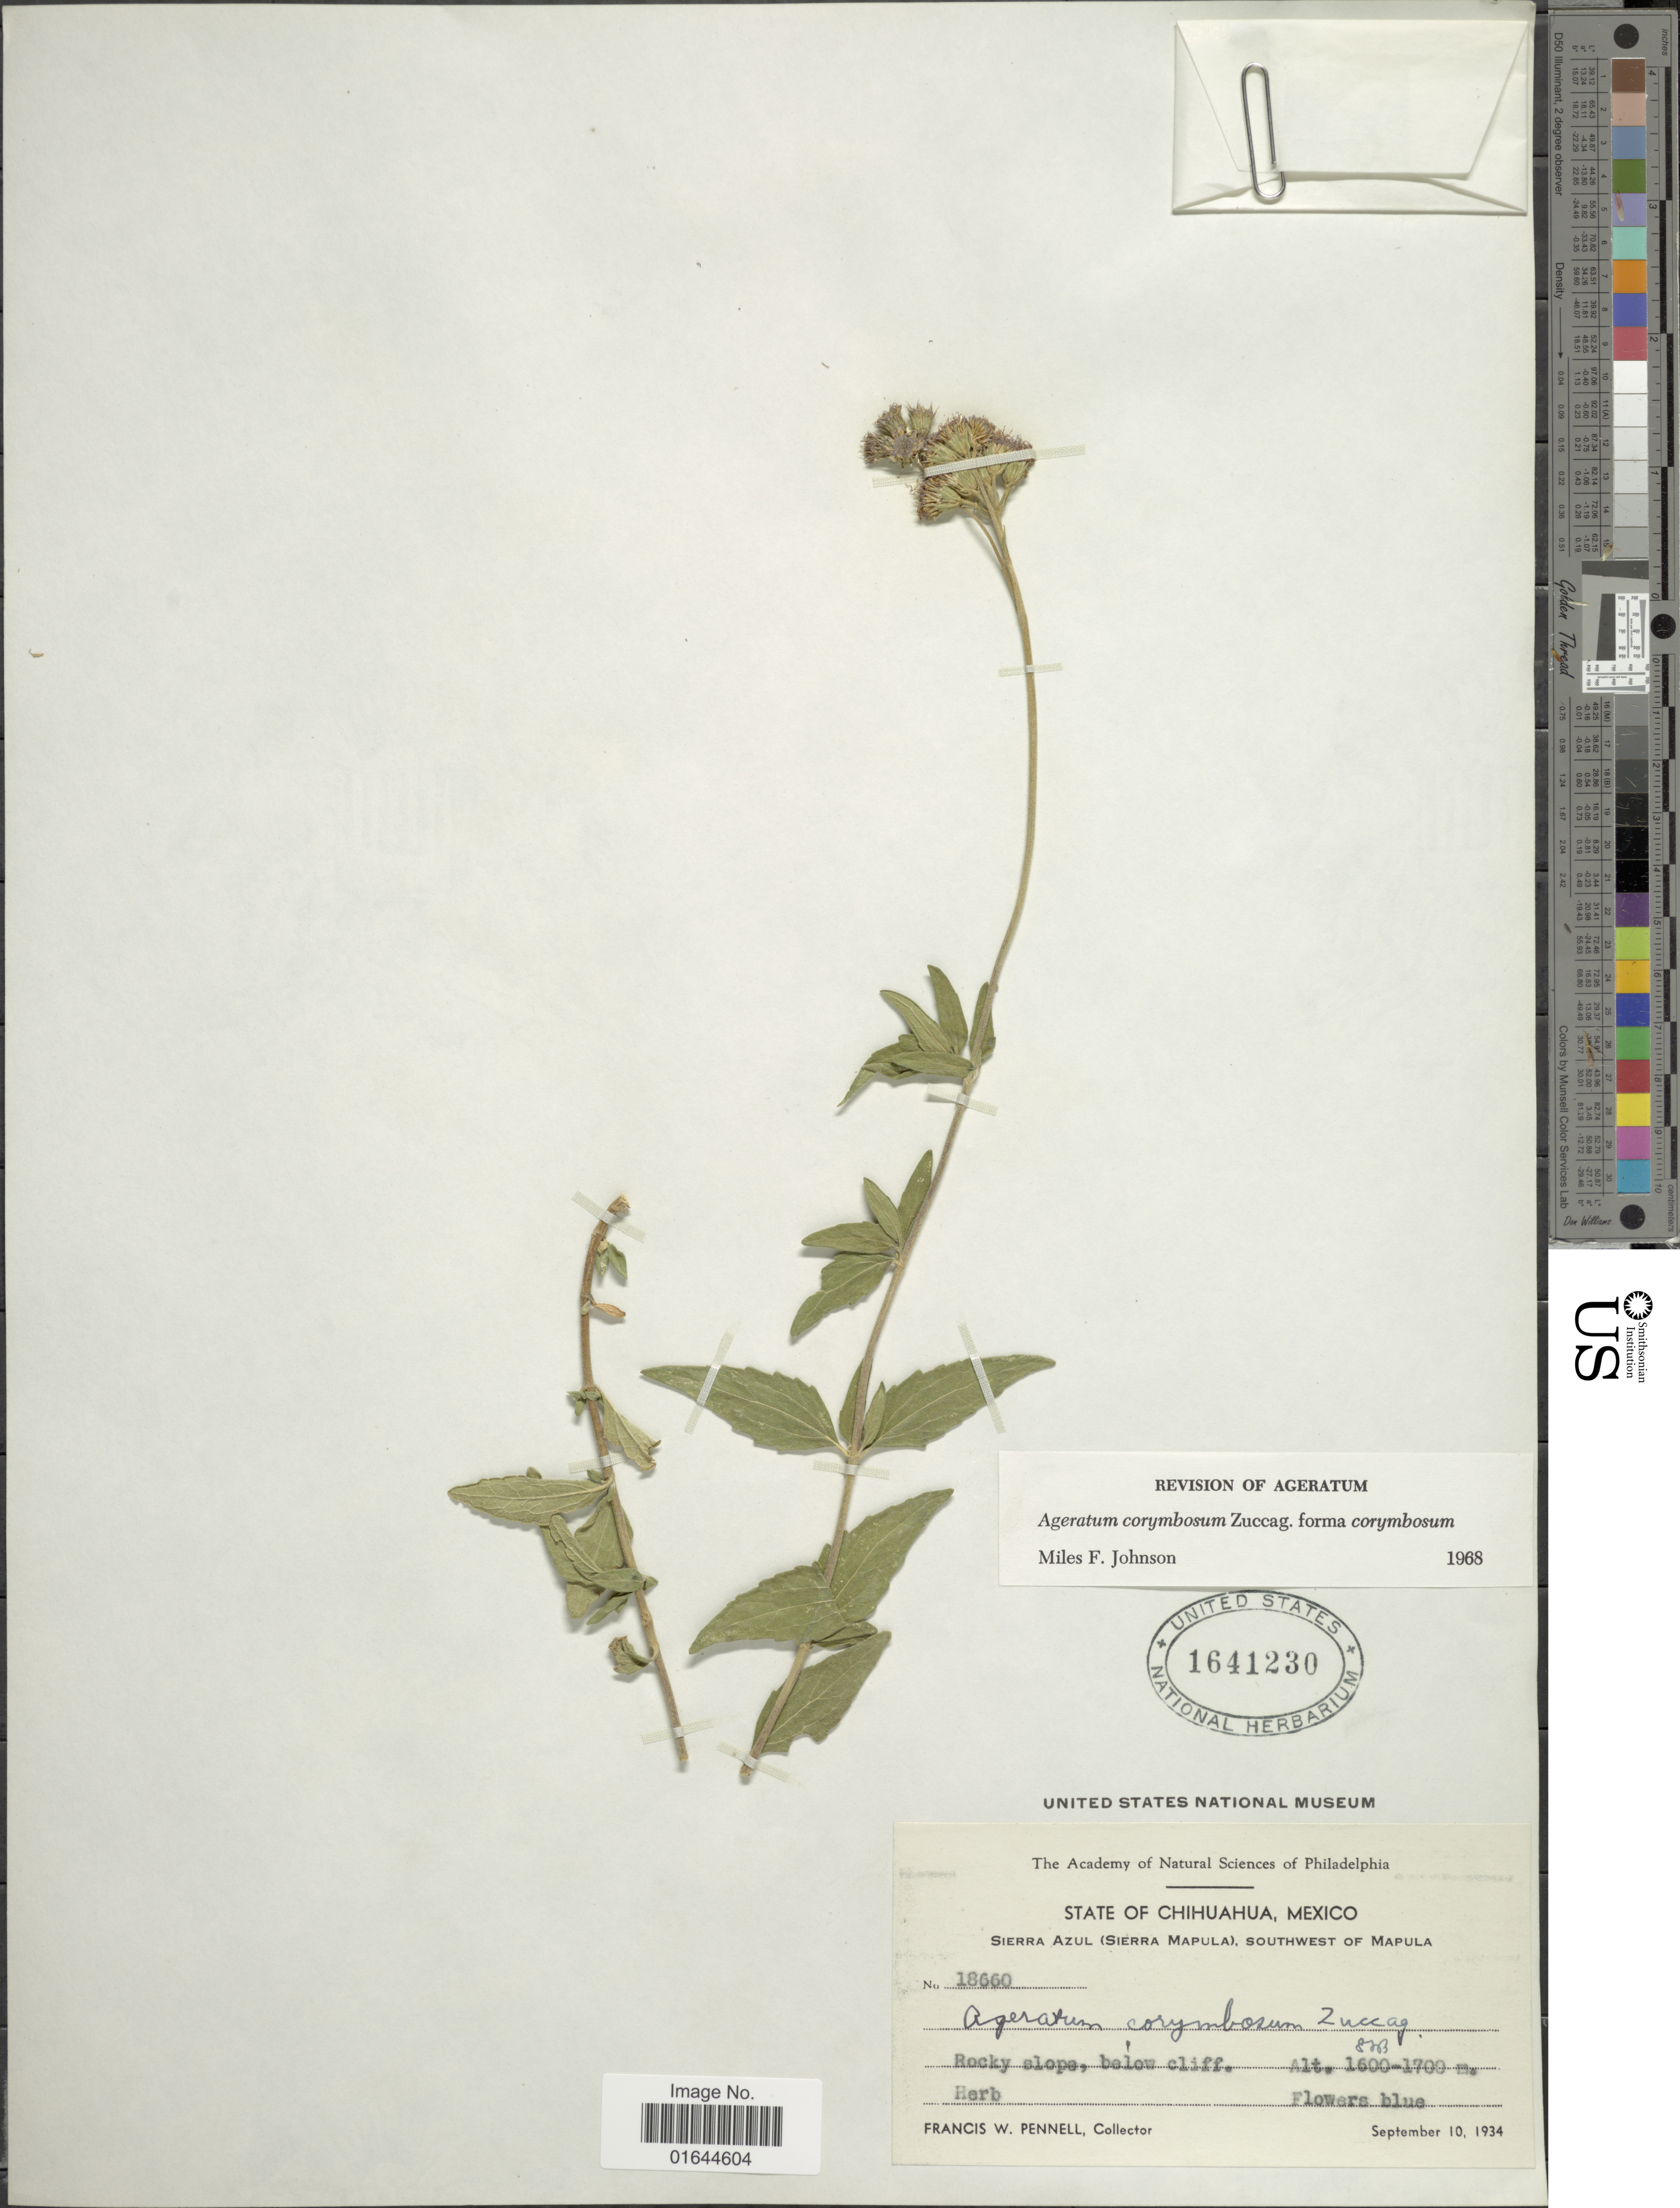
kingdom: Plantae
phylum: Tracheophyta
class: Magnoliopsida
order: Asterales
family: Asteraceae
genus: Ageratum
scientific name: Ageratum corymbosum f. corymbosum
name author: Zuccagni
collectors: F. W. Pennell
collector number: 18660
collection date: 1934-09-10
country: Mexico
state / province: Chihuahua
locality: State of Chihuahua, Mexico. Sierra Azul (Sierra Mapula) , Southwest of Mapula.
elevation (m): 1600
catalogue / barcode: US 1641230